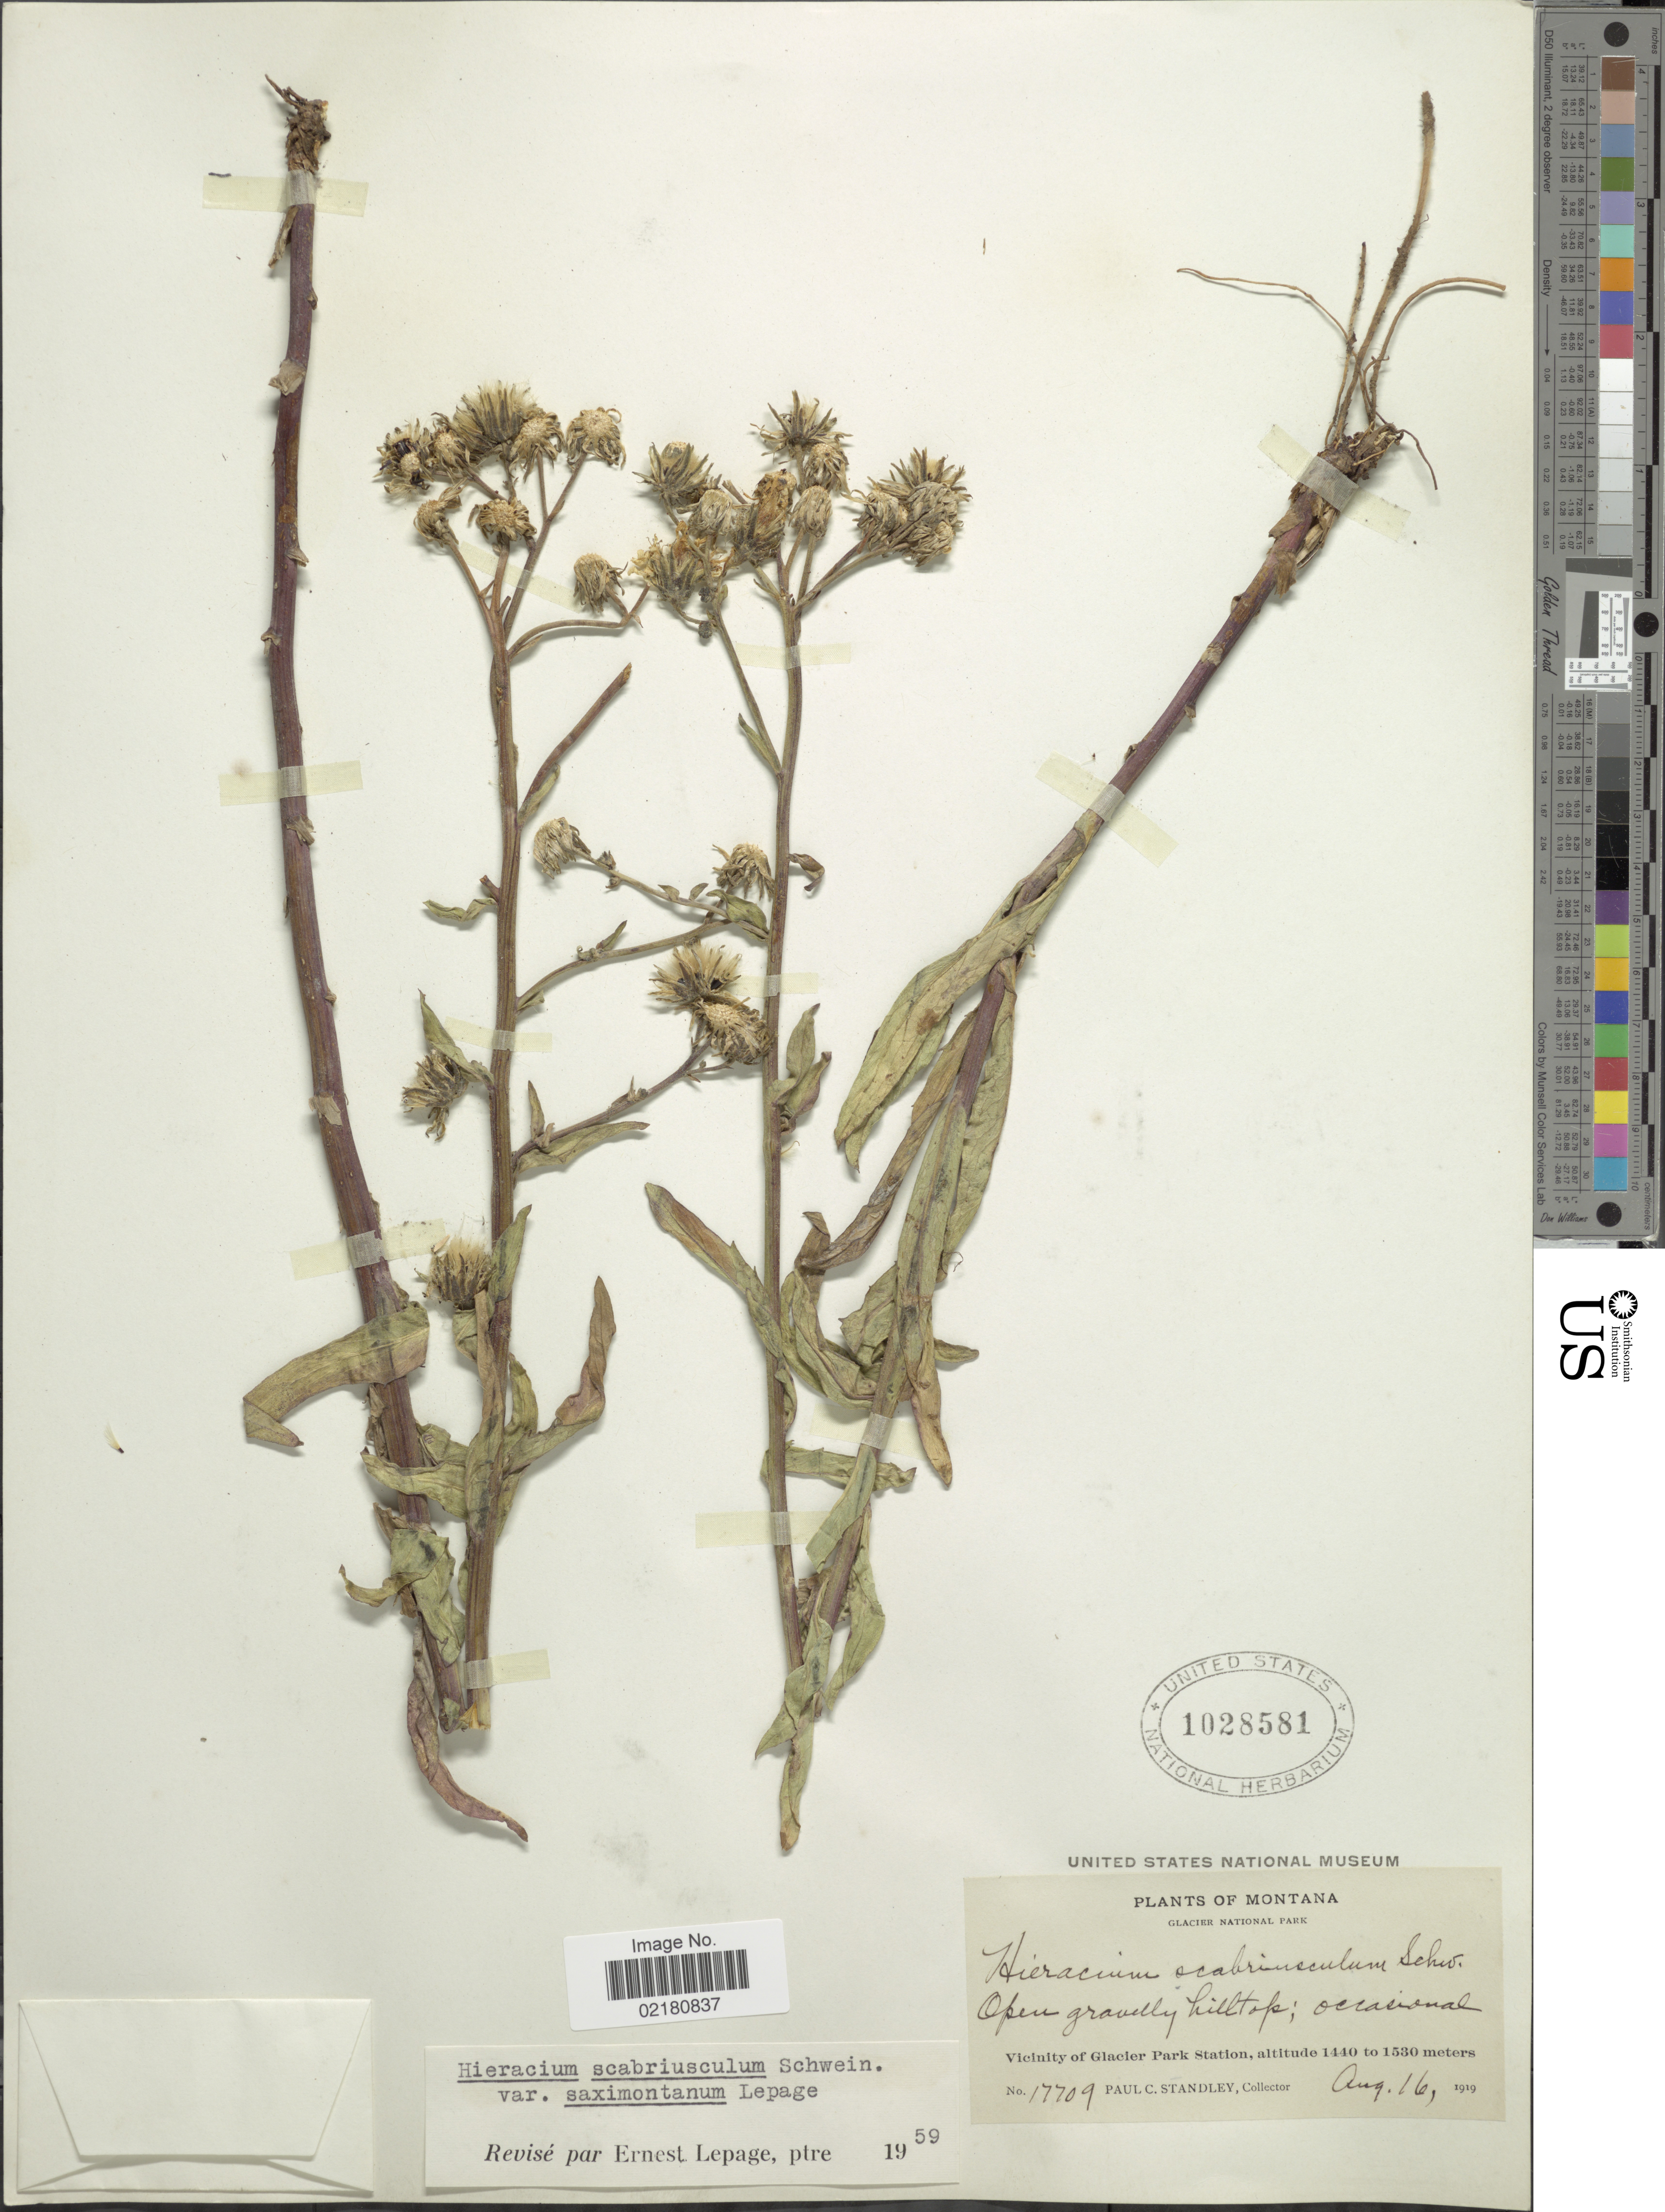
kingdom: Plantae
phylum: Tracheophyta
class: Magnoliopsida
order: Asterales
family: Asteraceae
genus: Hieracium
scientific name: Hieracium umbellatum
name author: L.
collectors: P. C. Standley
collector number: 17709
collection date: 1919-08-16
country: United States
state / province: Montana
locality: Glacier national park. Vicinity of Glacier Park Station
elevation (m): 1440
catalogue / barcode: US 1028581